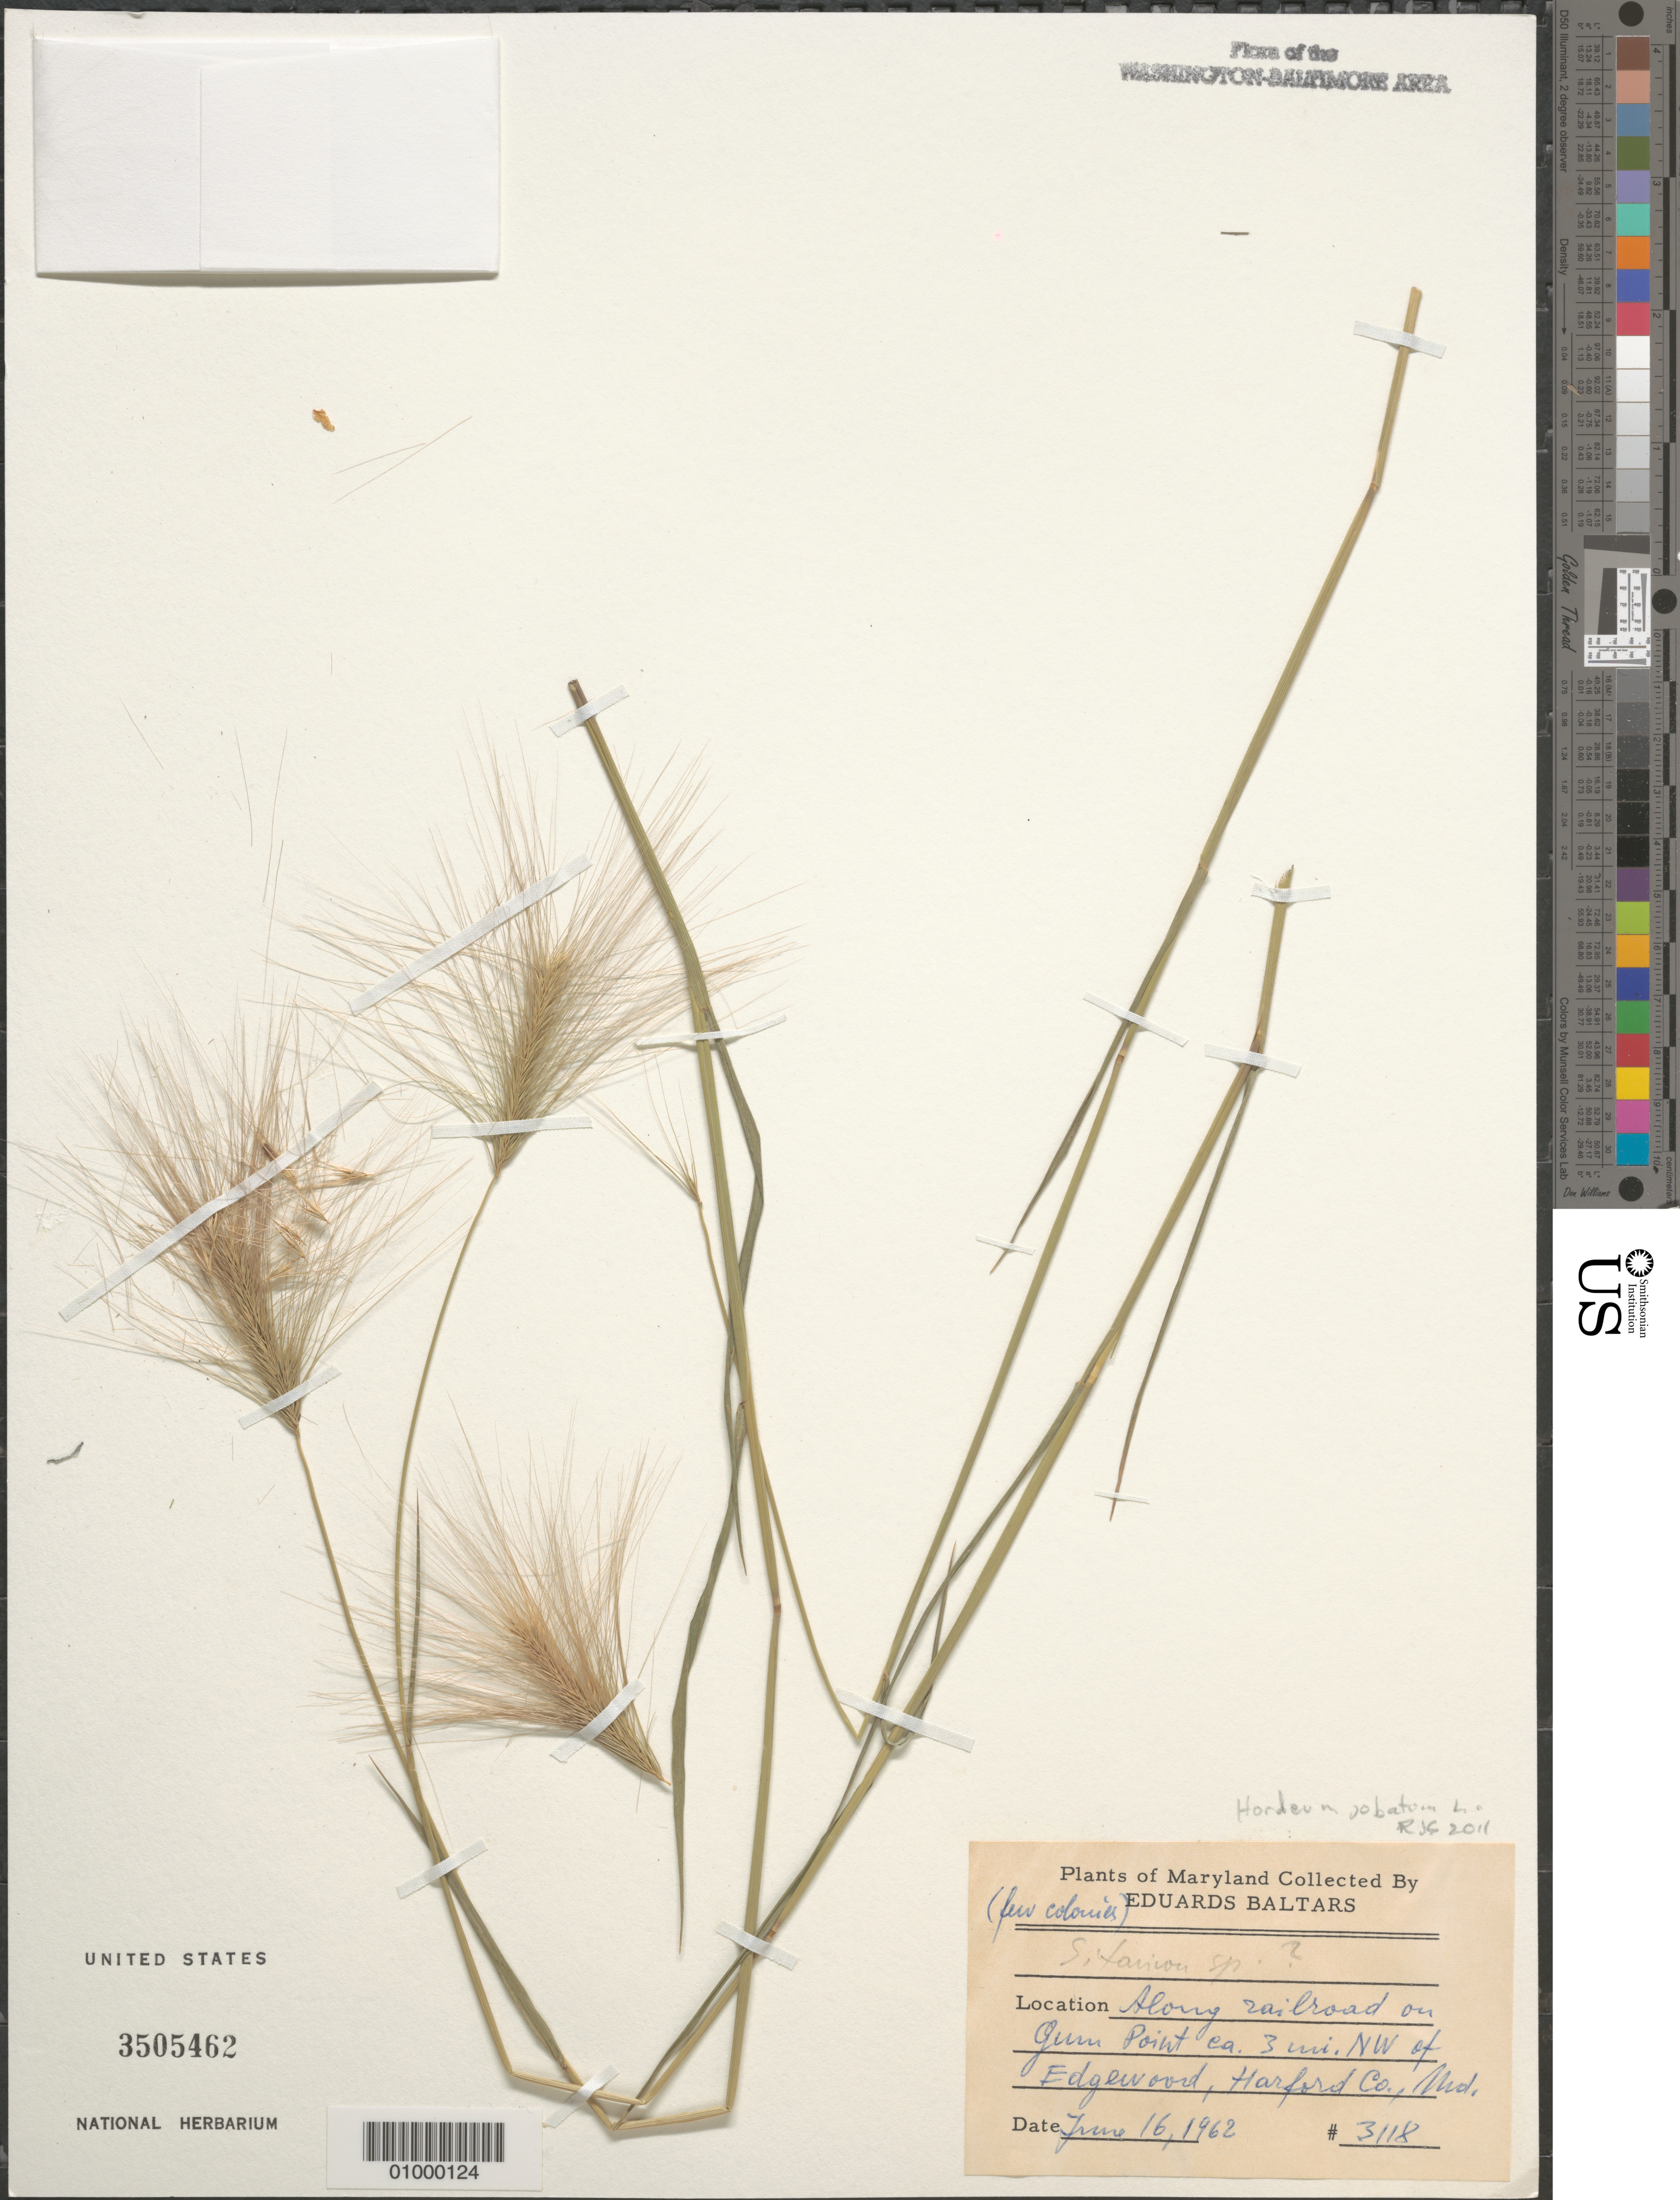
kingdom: Plantae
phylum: Tracheophyta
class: Liliopsida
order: Poales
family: Poaceae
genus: Hordeum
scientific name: Hordeum jubatum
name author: L.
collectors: E. Baltars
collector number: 3118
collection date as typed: June 16, 1962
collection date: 1962-06-16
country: United States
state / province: Maryland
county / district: Harford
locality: On Gum Point ca. 3 mi. NW of Edgewood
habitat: along railroad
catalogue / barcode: US 3505462